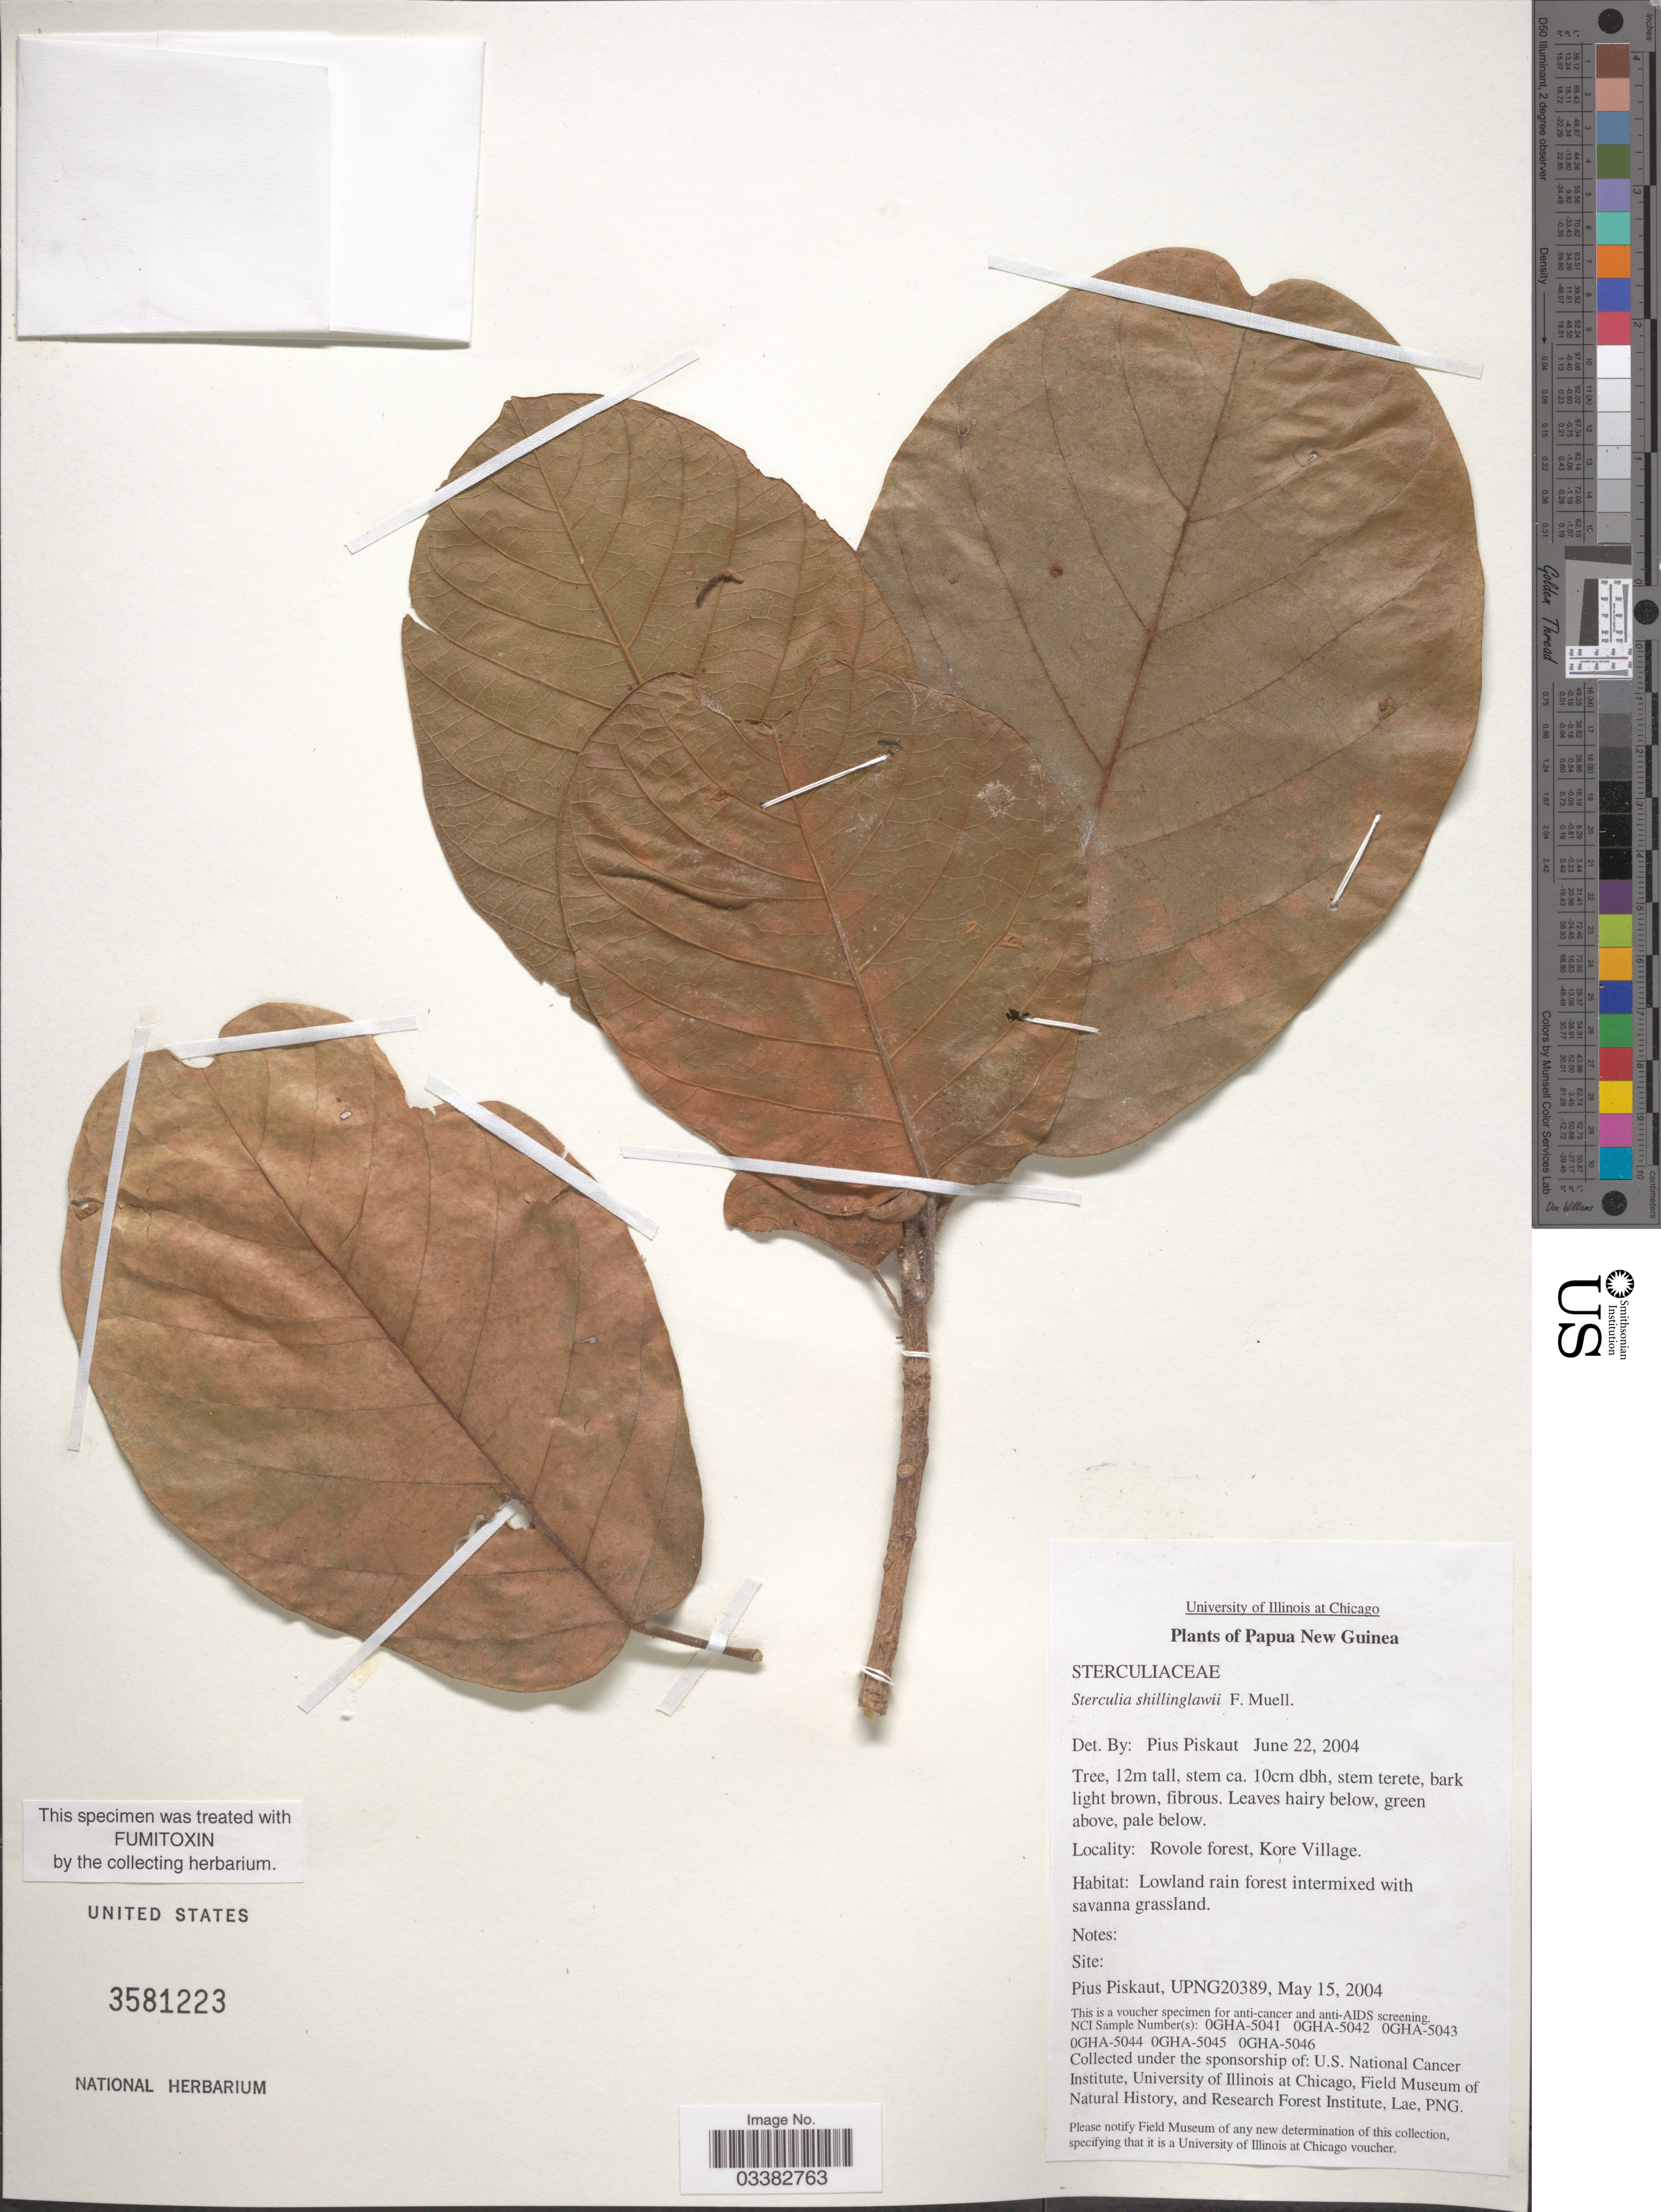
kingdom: Plantae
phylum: Tracheophyta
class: Magnoliopsida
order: Malvales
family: Malvaceae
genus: Sterculia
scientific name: Sterculia shillinglawii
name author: F. Muell.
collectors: P. Piskaut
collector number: UPNG20389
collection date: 2004-05-15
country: Papua New Guinea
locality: Rovole forest, Kore Village.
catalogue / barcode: US 3581223